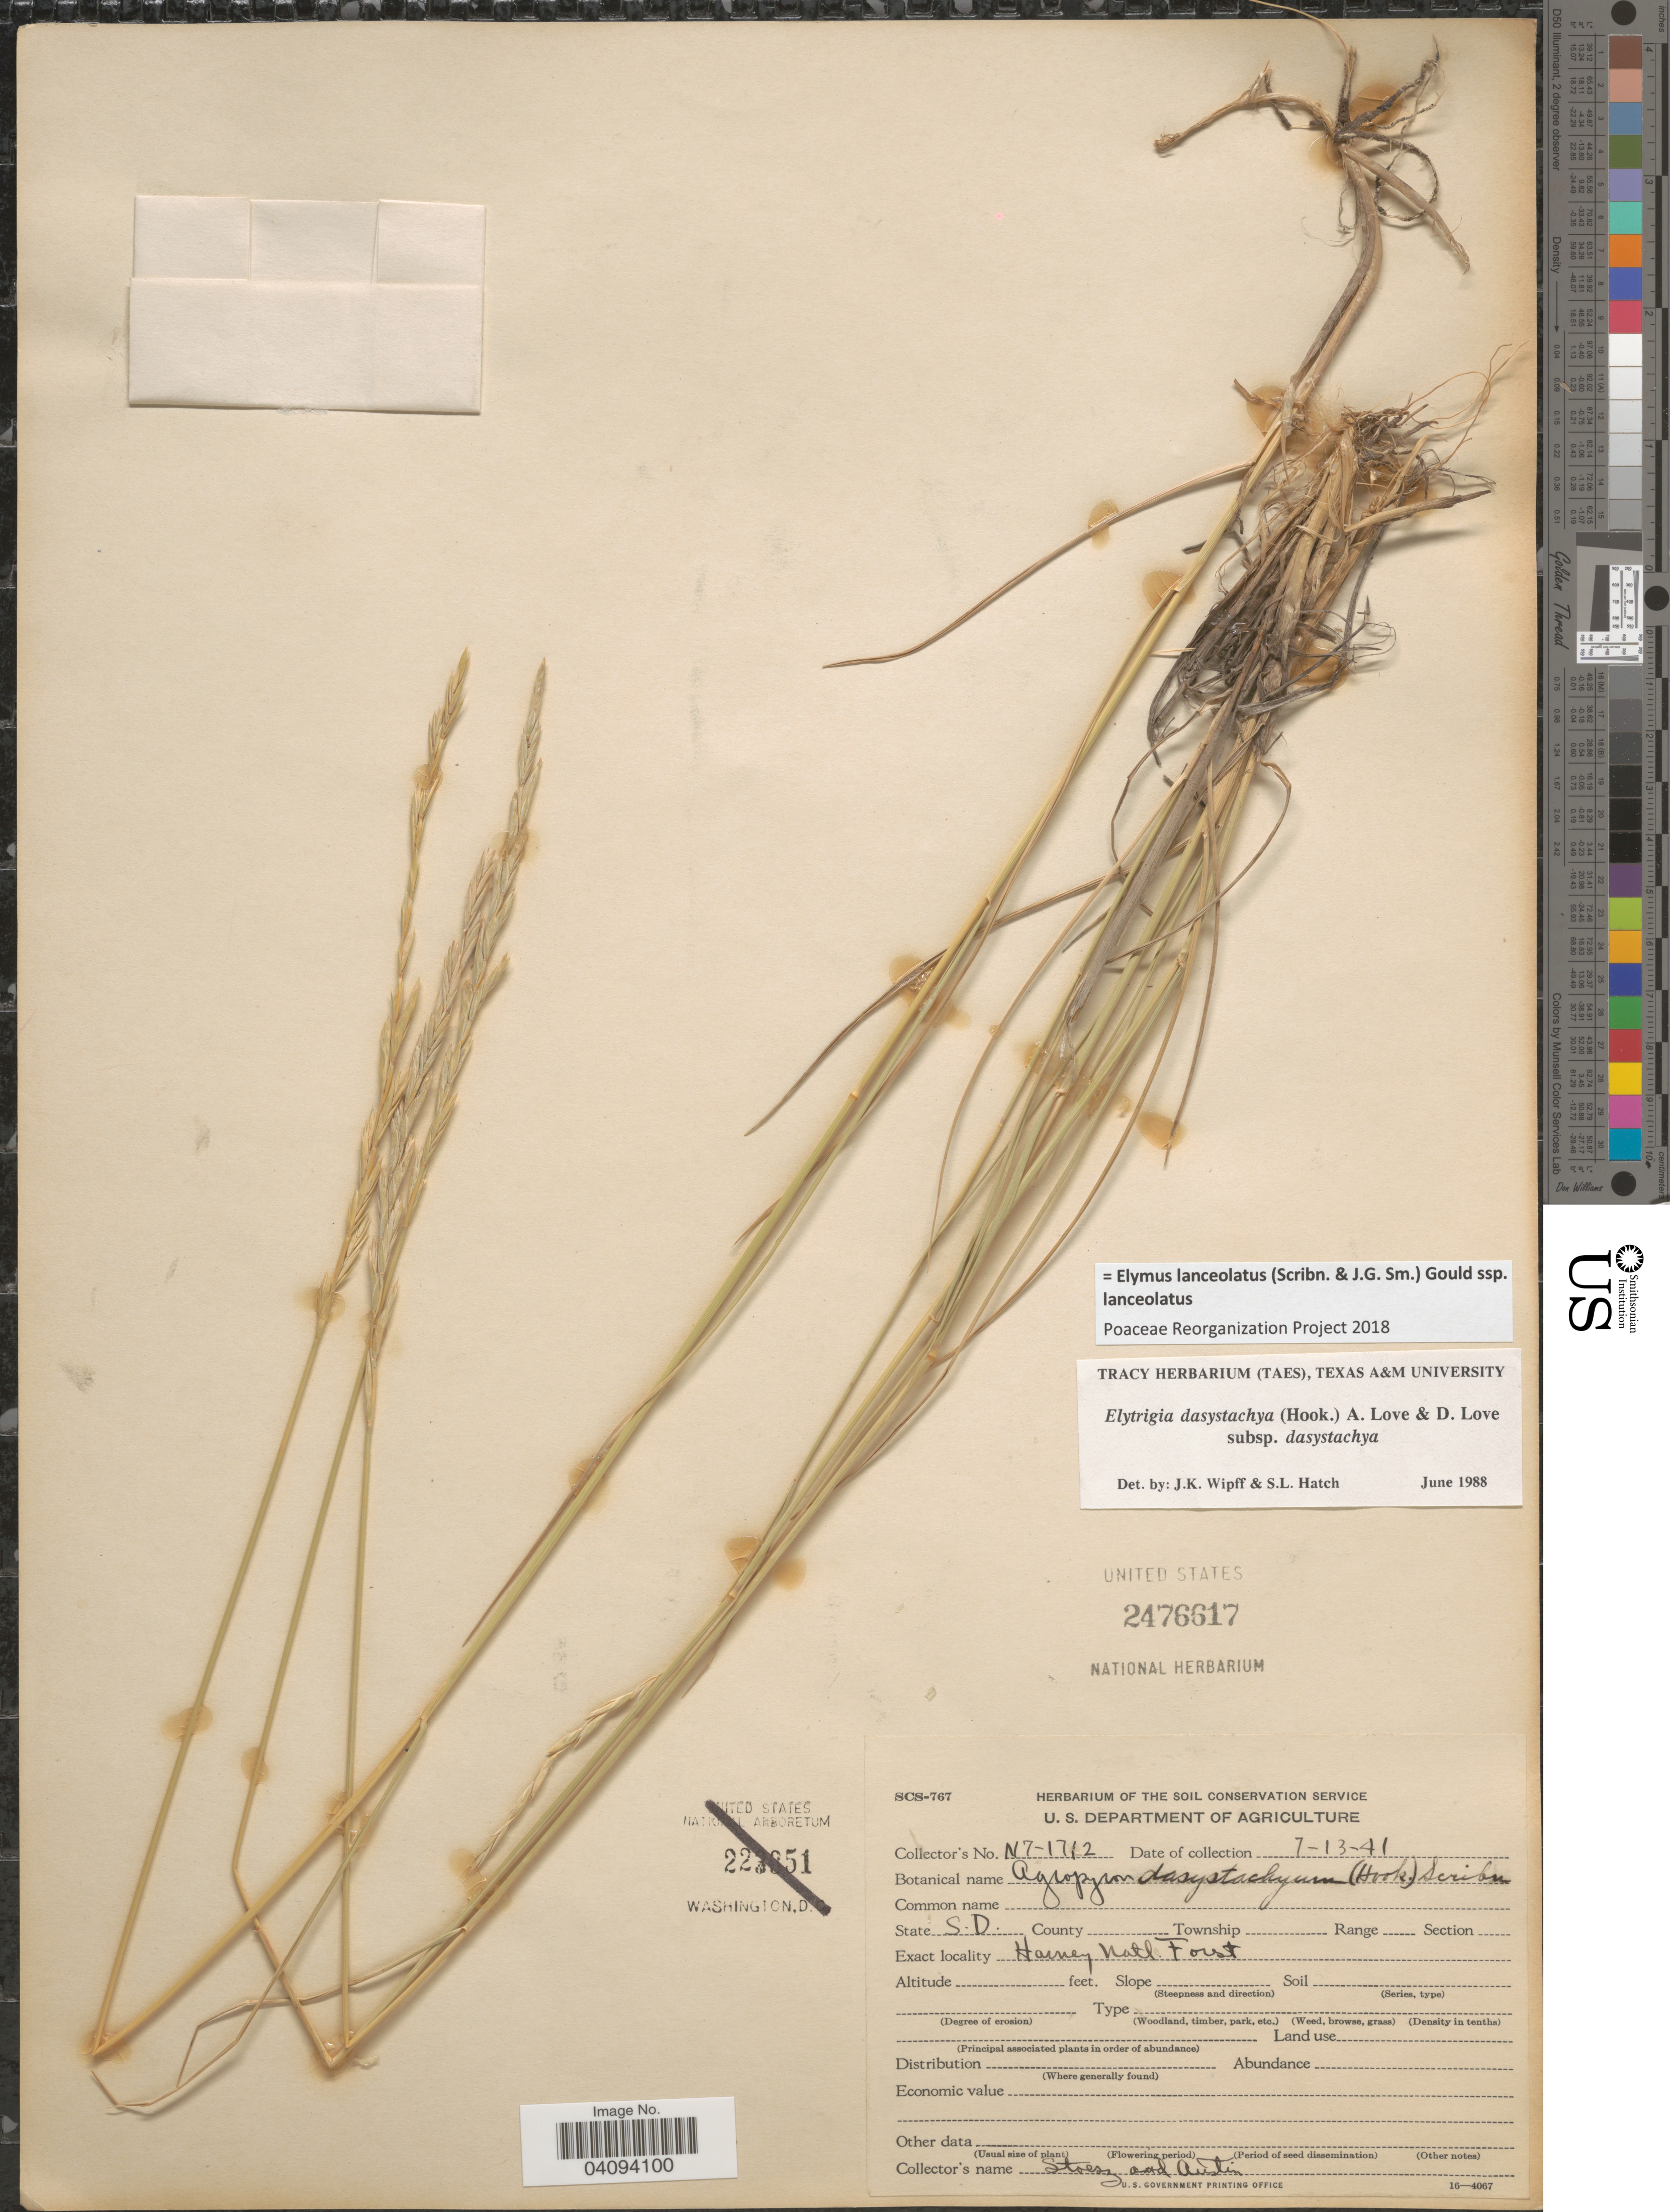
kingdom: Plantae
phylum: Tracheophyta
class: Liliopsida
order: Poales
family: Poaceae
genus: Elymus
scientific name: Elymus lanceolatus subsp. lanceolatus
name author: (Scribn. & J.G. Sm.) Gould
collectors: Stoesz & -. Austin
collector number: N7-1712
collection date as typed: Transcribed d/m/y: 13/7/41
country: United States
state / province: South Dakota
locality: Harney Natl. Forest.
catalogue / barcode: US 2476617